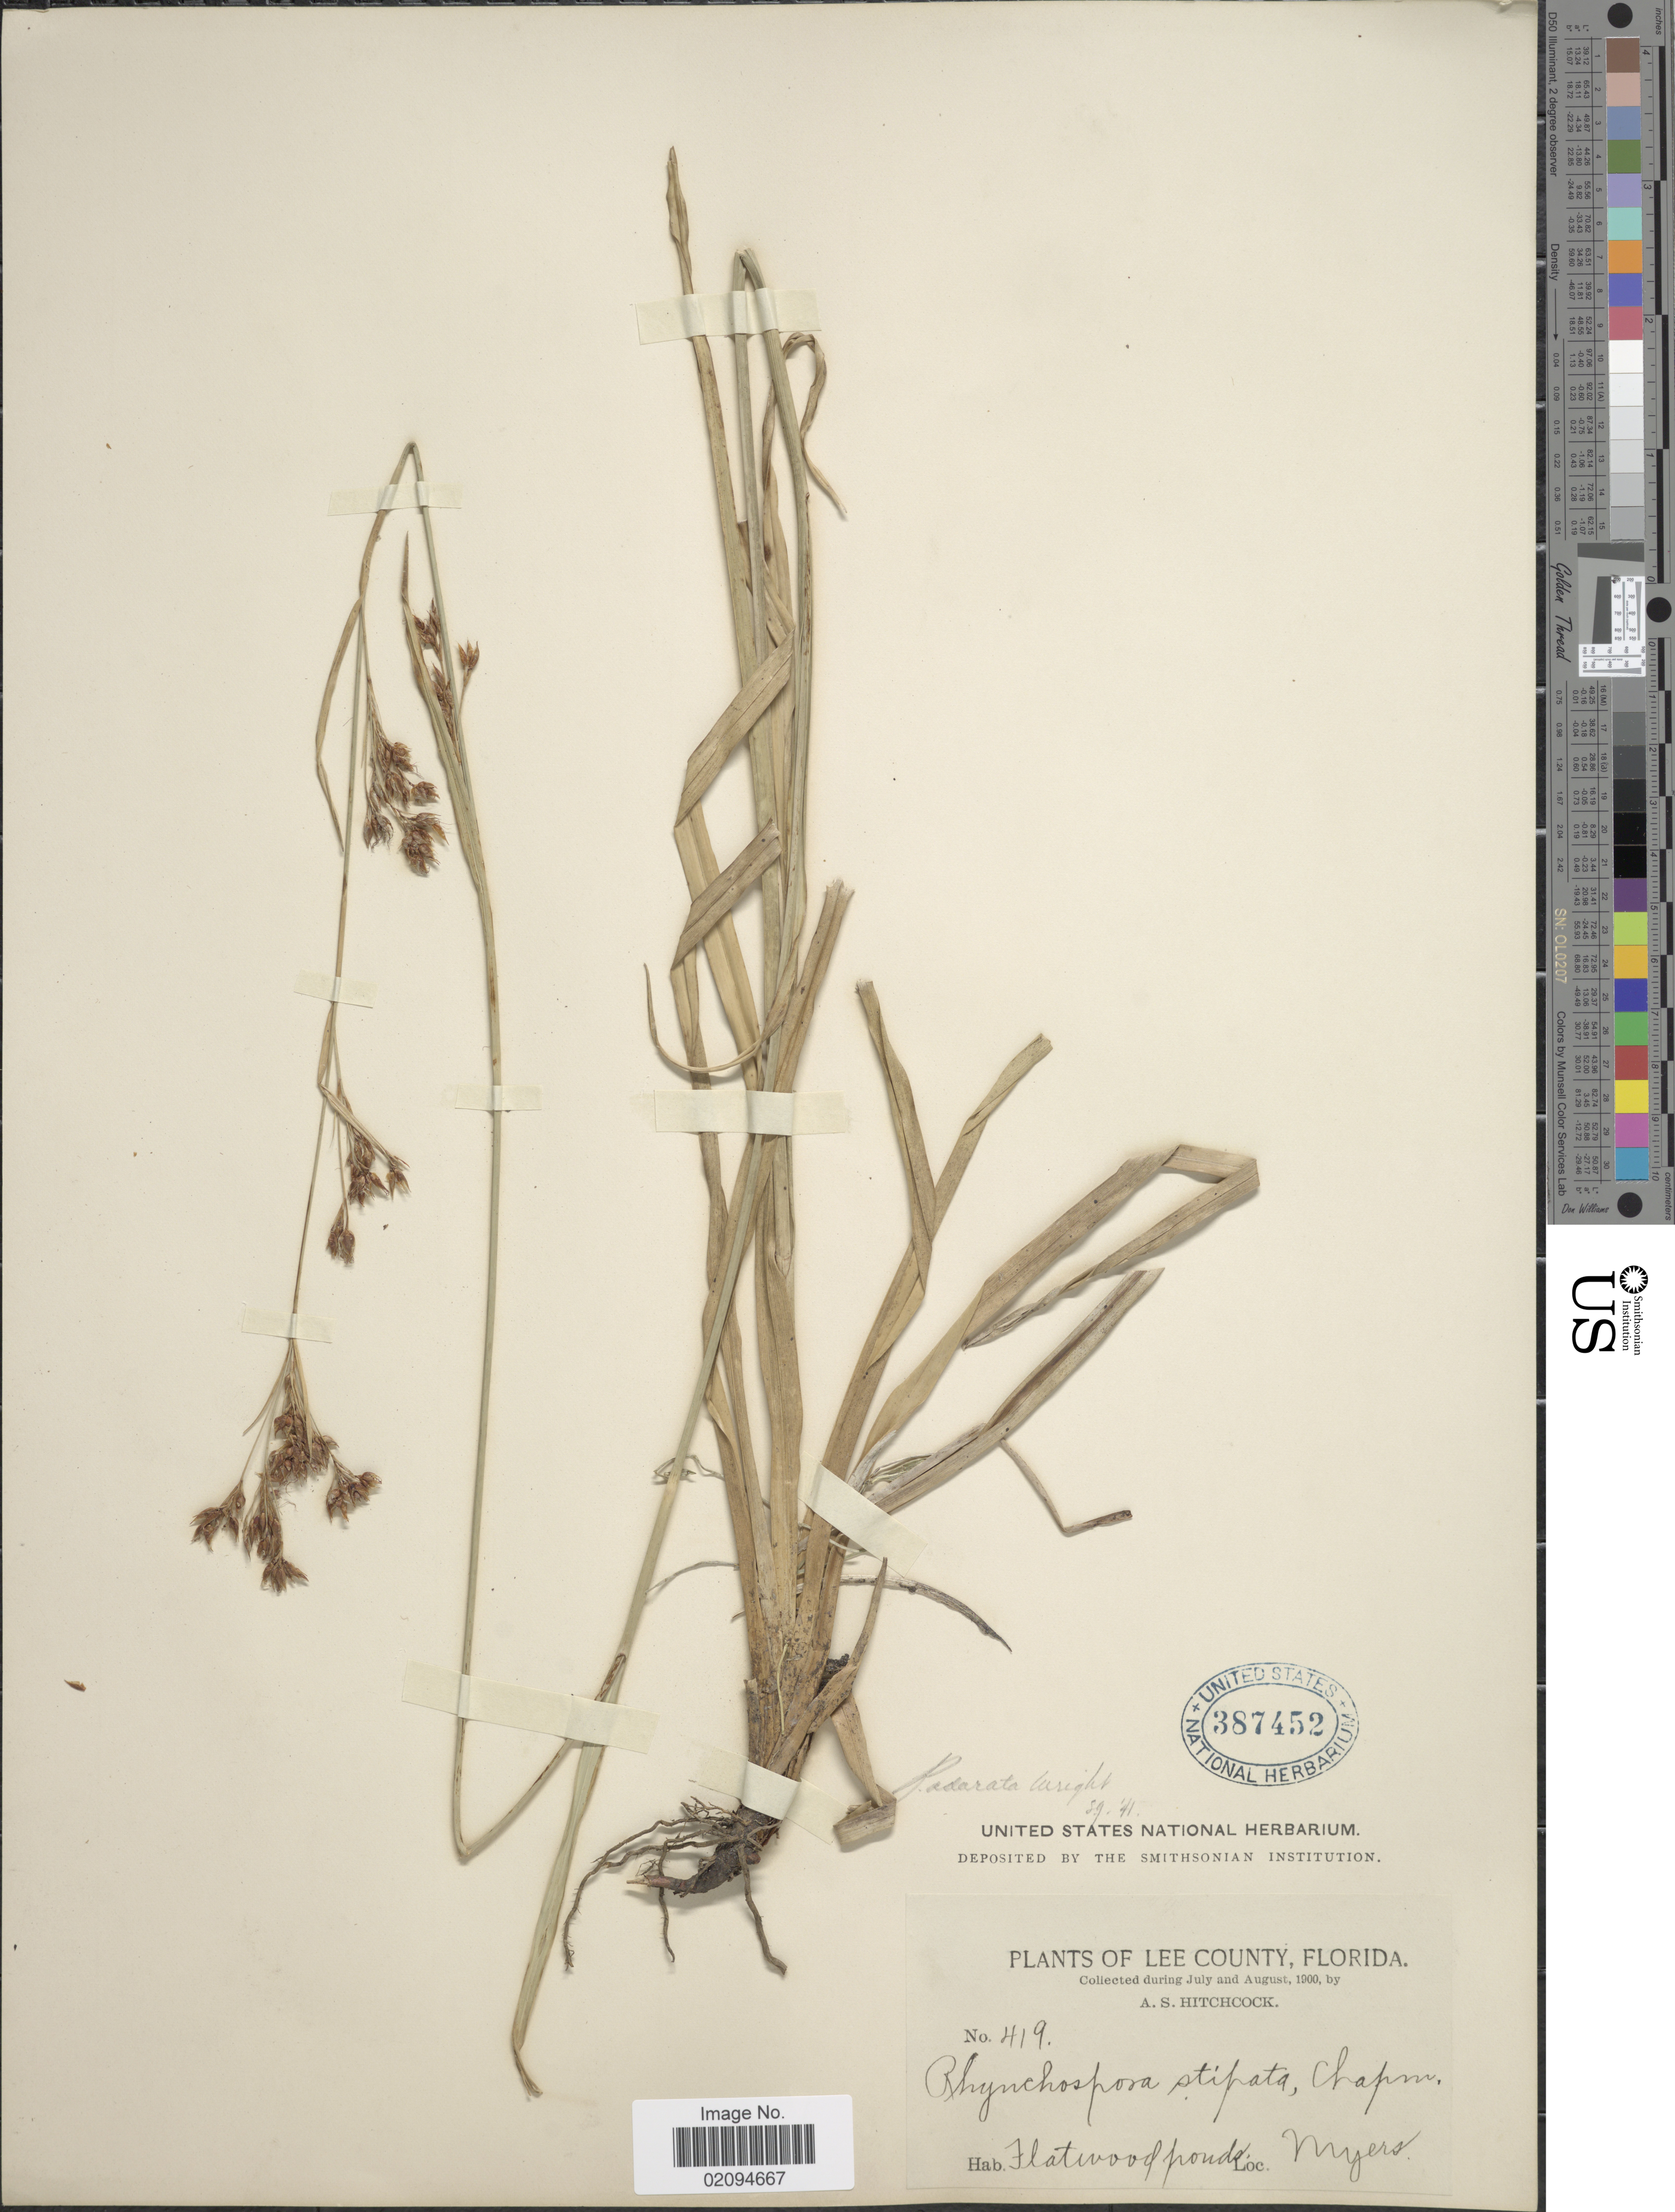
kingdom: Plantae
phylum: Tracheophyta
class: Liliopsida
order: Poales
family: Cyperaceae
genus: Rhynchospora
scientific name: Rhynchospora odorata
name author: C. Wright ex Griseb.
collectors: A. S. Hitchcock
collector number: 419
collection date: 1900-07/1900-08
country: United States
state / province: Florida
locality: Lee County. Flatwood of ponds. Myers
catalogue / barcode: US 387452